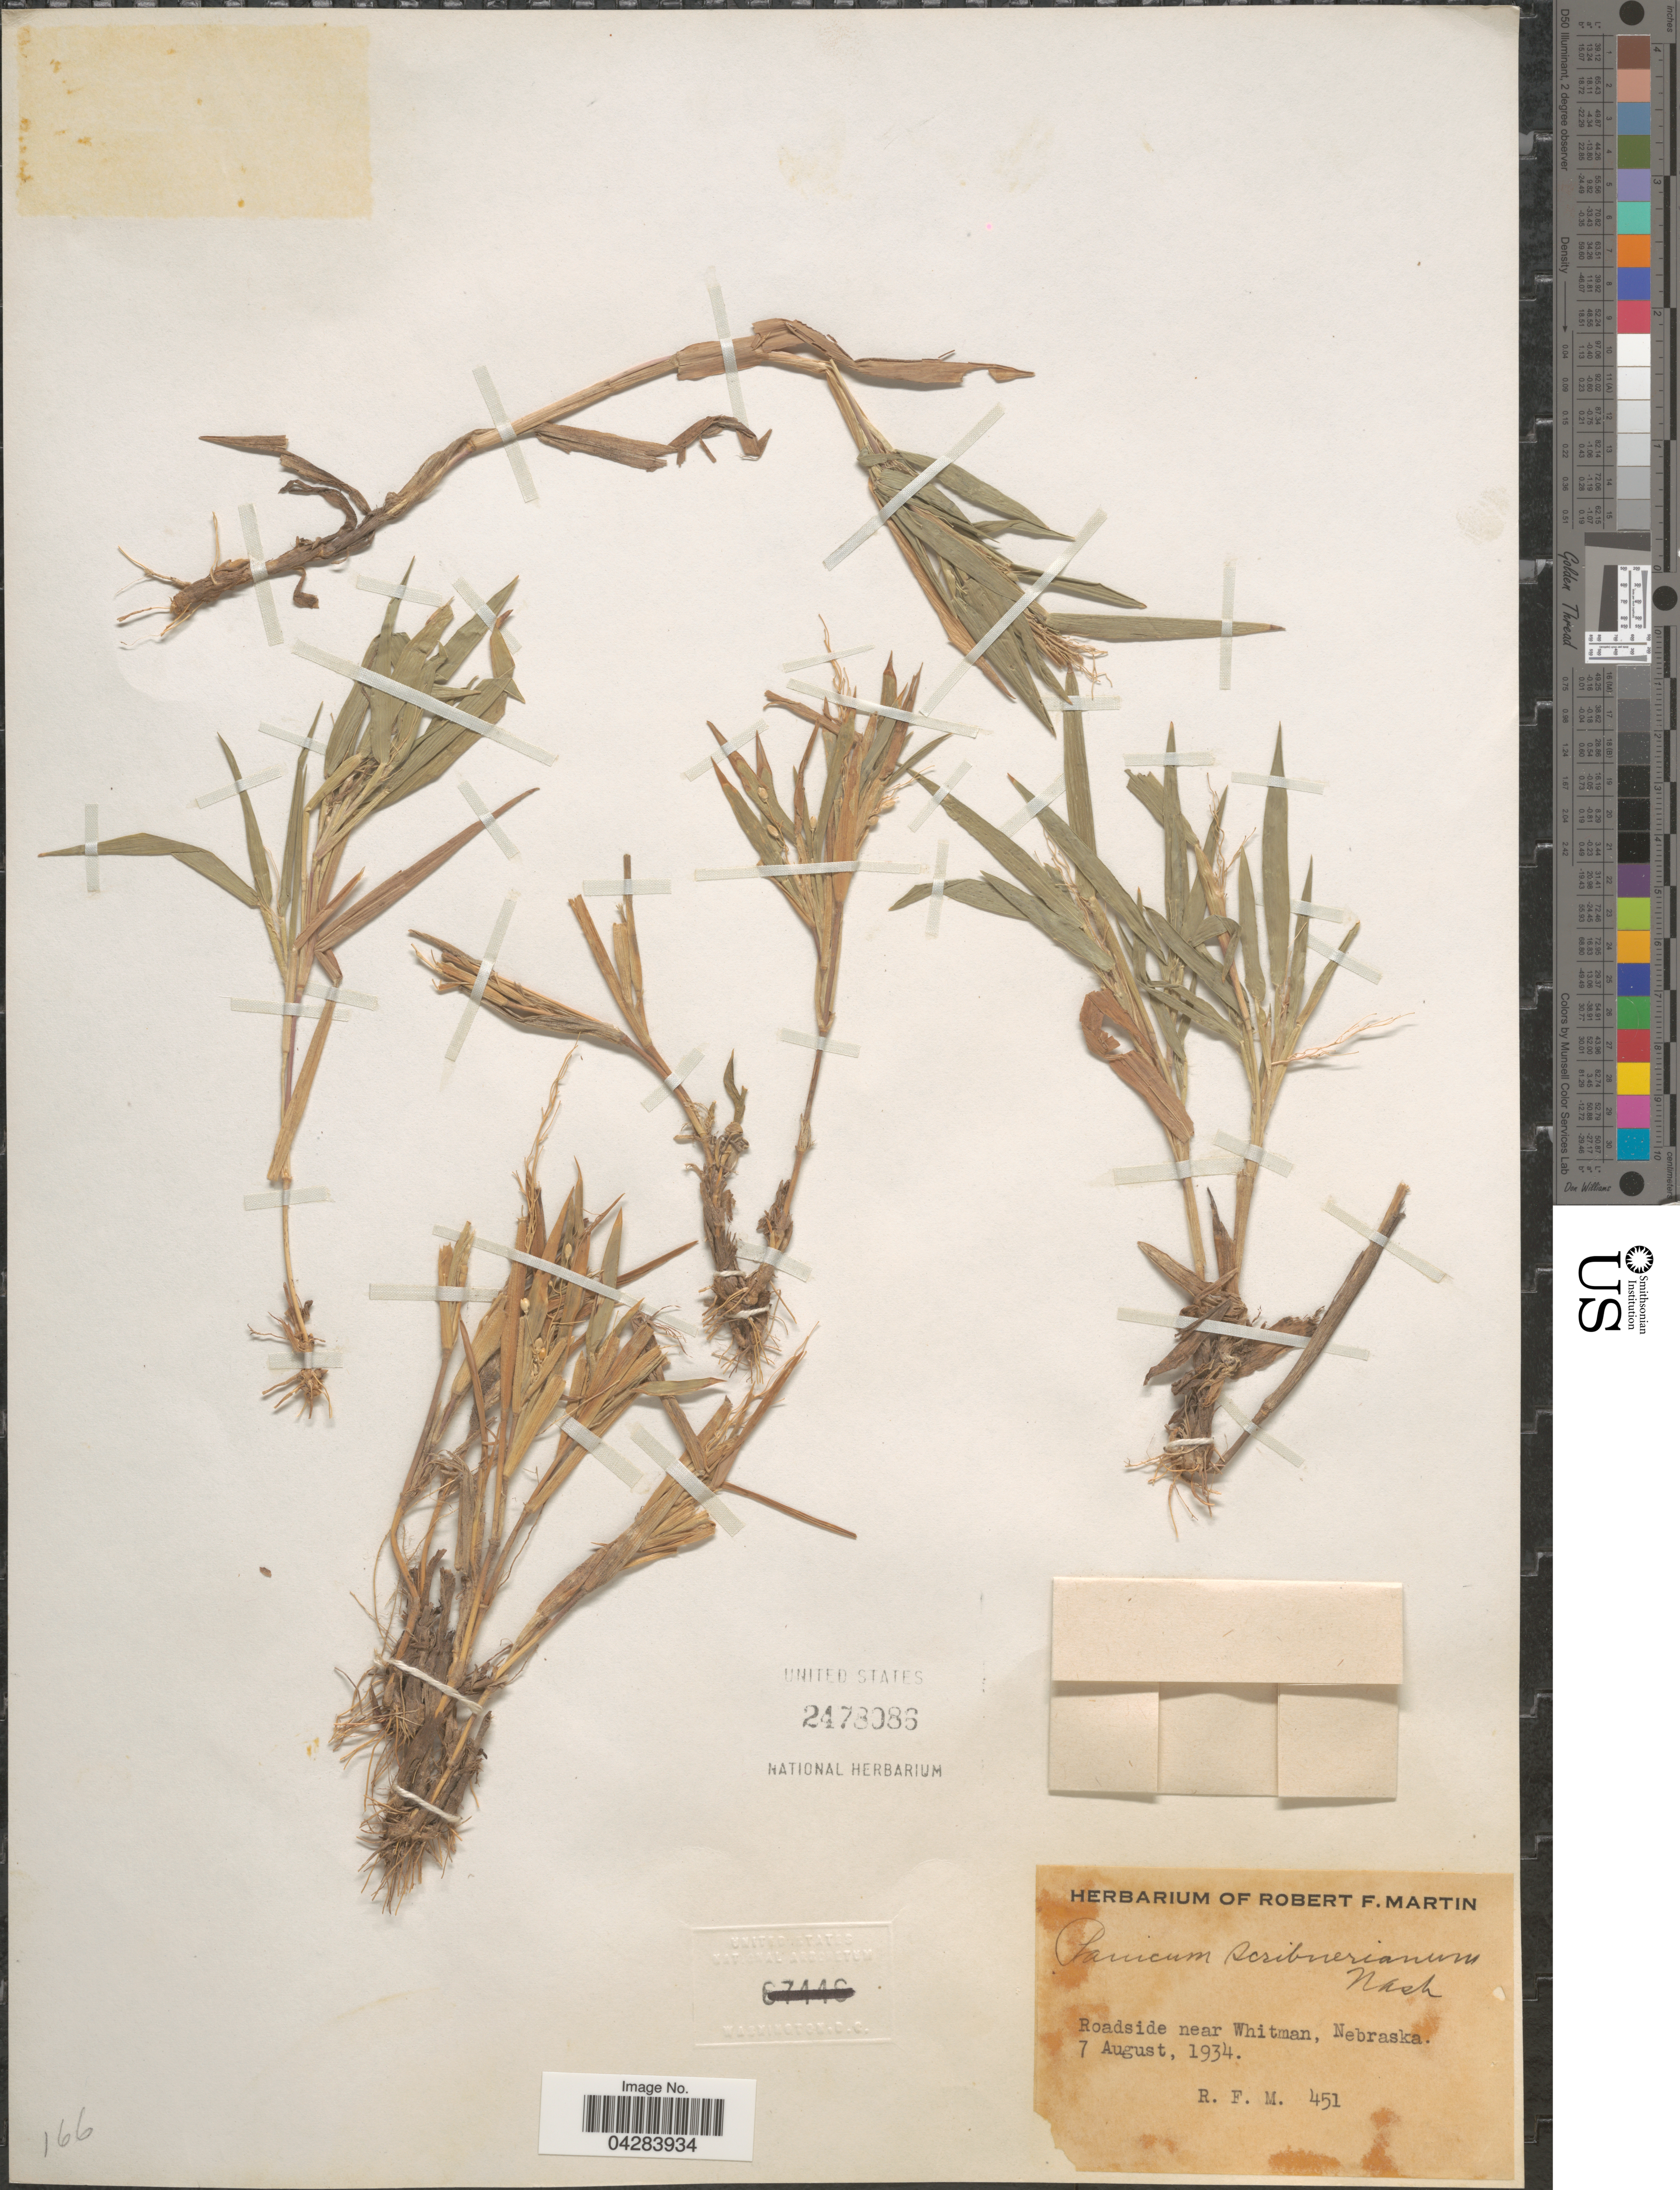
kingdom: Plantae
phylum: Tracheophyta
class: Liliopsida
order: Poales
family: Poaceae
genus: Dichanthelium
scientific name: Dichanthelium oligosanthes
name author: (Schult.) Gould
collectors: R. F. Martin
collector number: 451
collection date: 1934-08-07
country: United States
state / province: Nebraska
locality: Roadside near Whitman.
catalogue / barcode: US 2478086